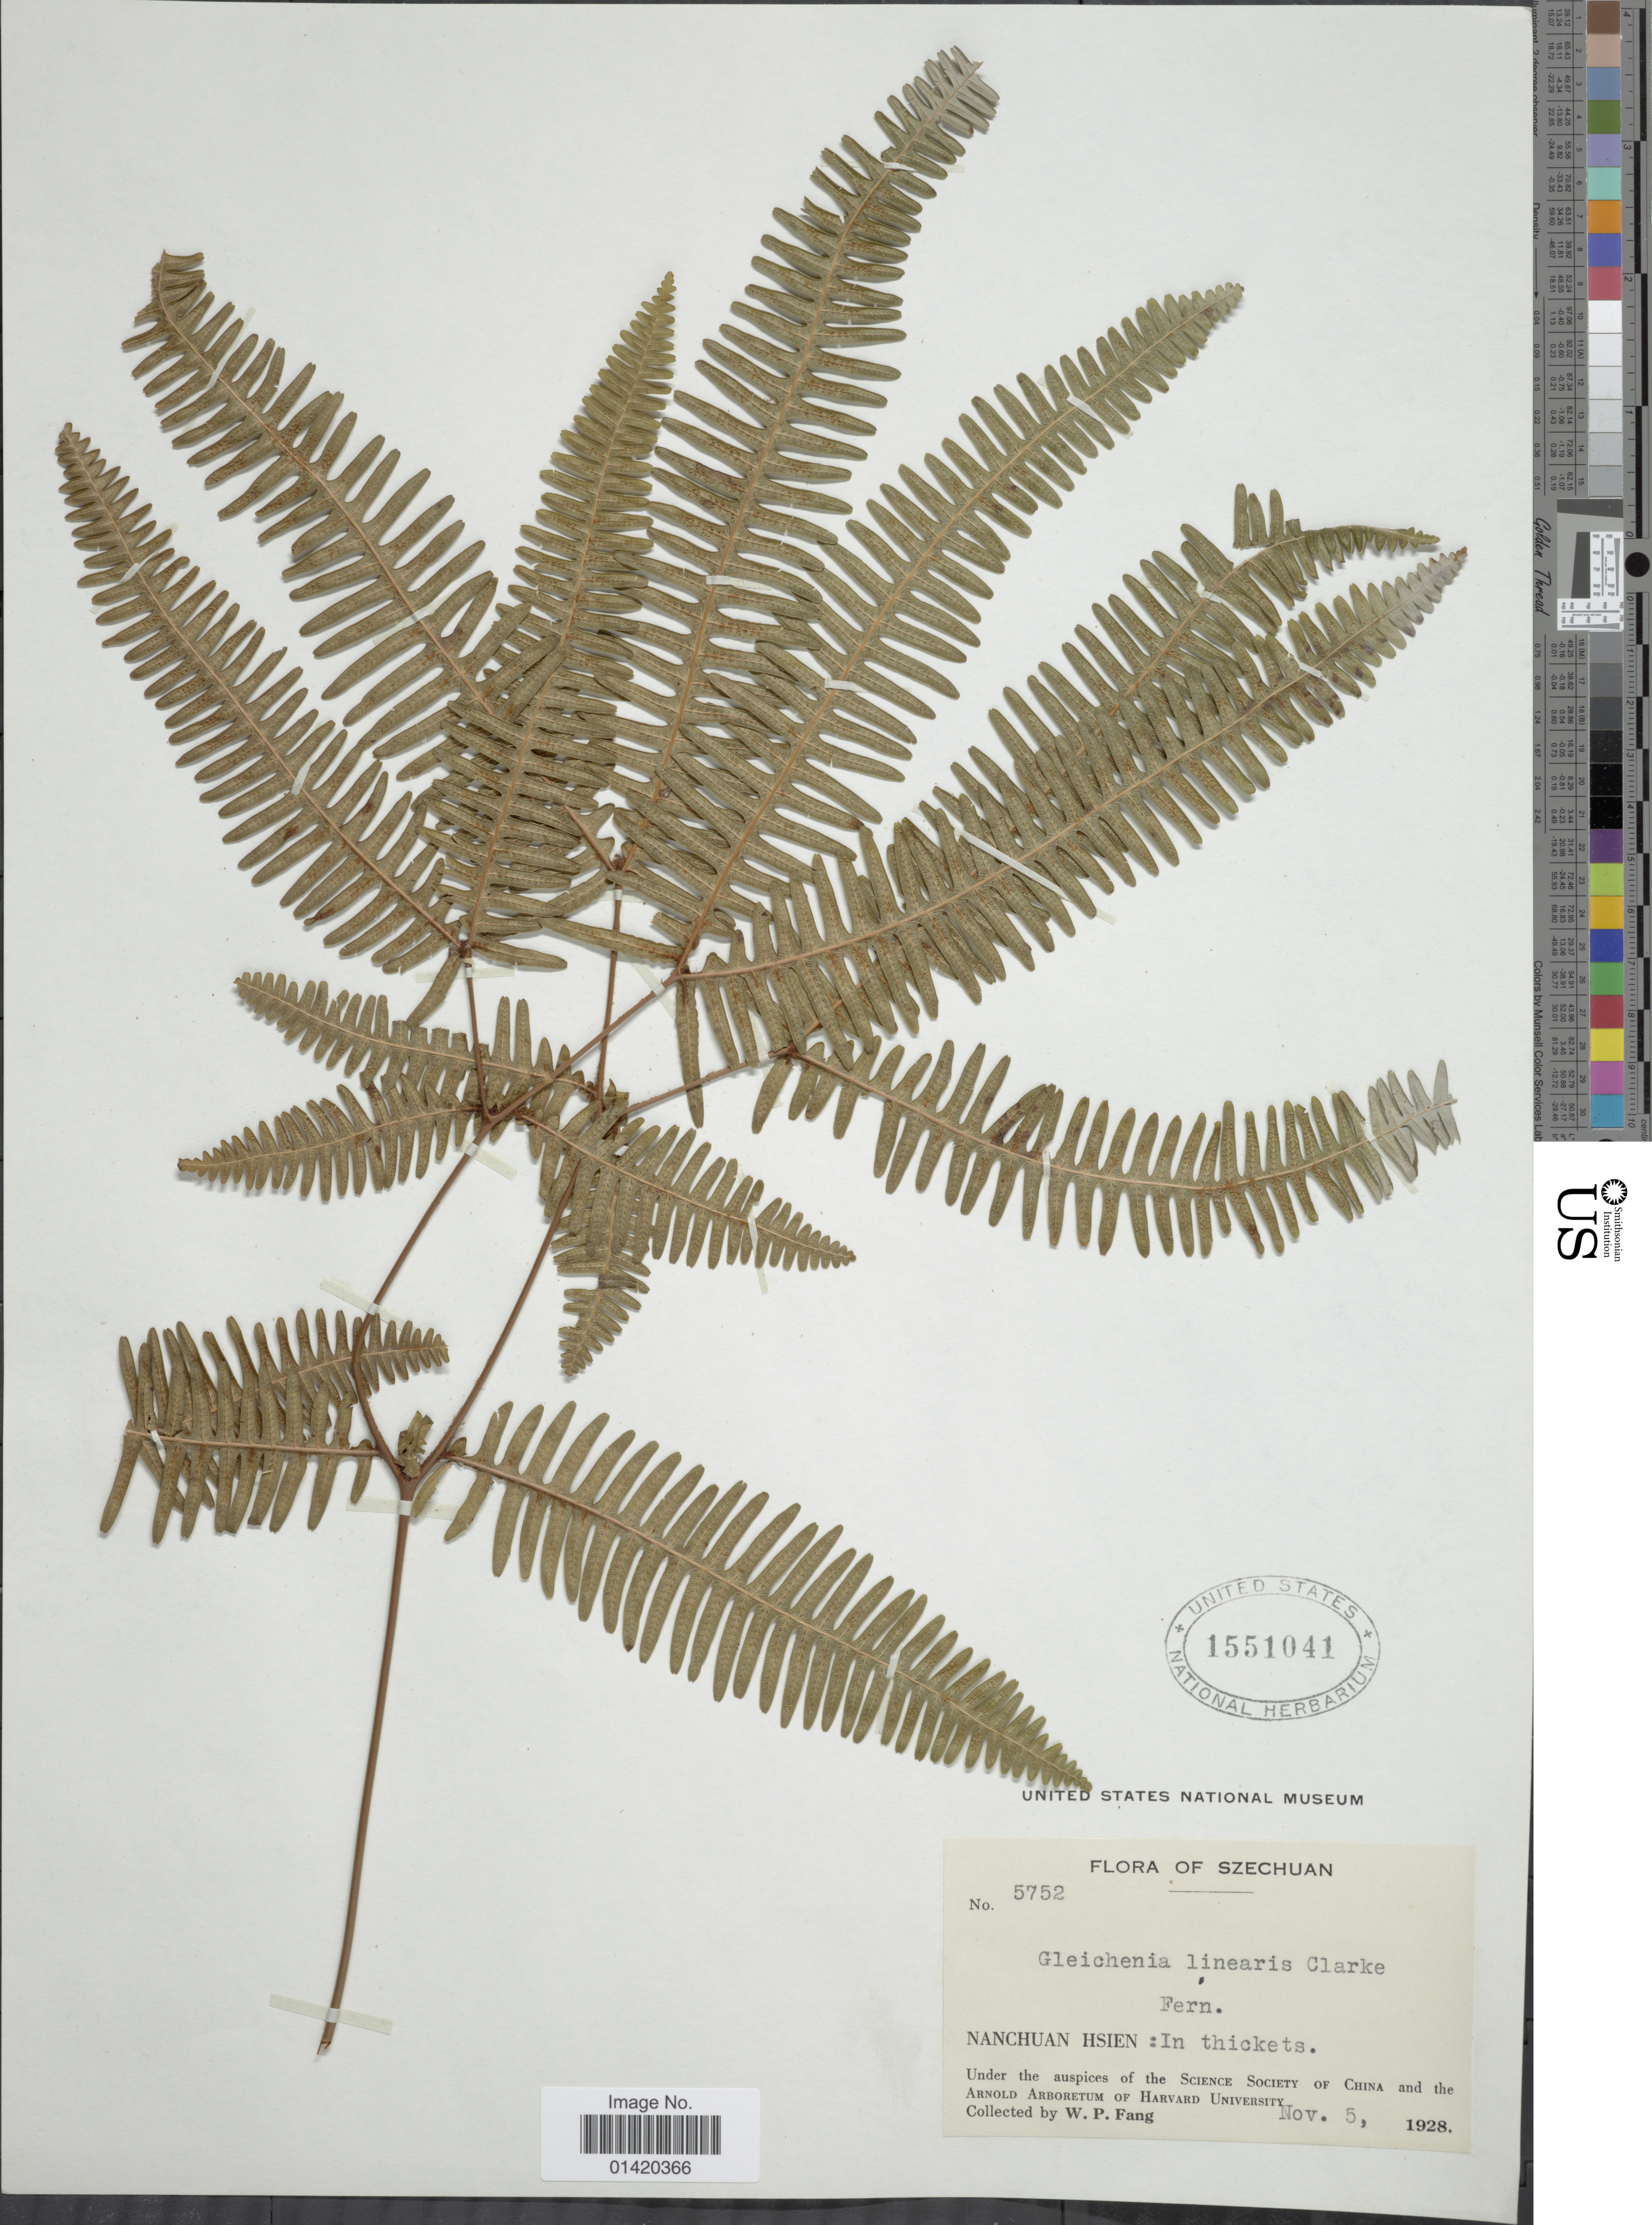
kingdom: Plantae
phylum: Tracheophyta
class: Polypodiopsida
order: Gleicheniales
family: Gleicheniaceae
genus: Dicranopteris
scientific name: Dicranopteris linearis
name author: (Burm. f.) Underw.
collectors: W. P. Fang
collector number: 5752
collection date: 1928-11-05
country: China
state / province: Sichuan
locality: Nanchuan Hsien: in thickets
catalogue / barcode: US 1551041